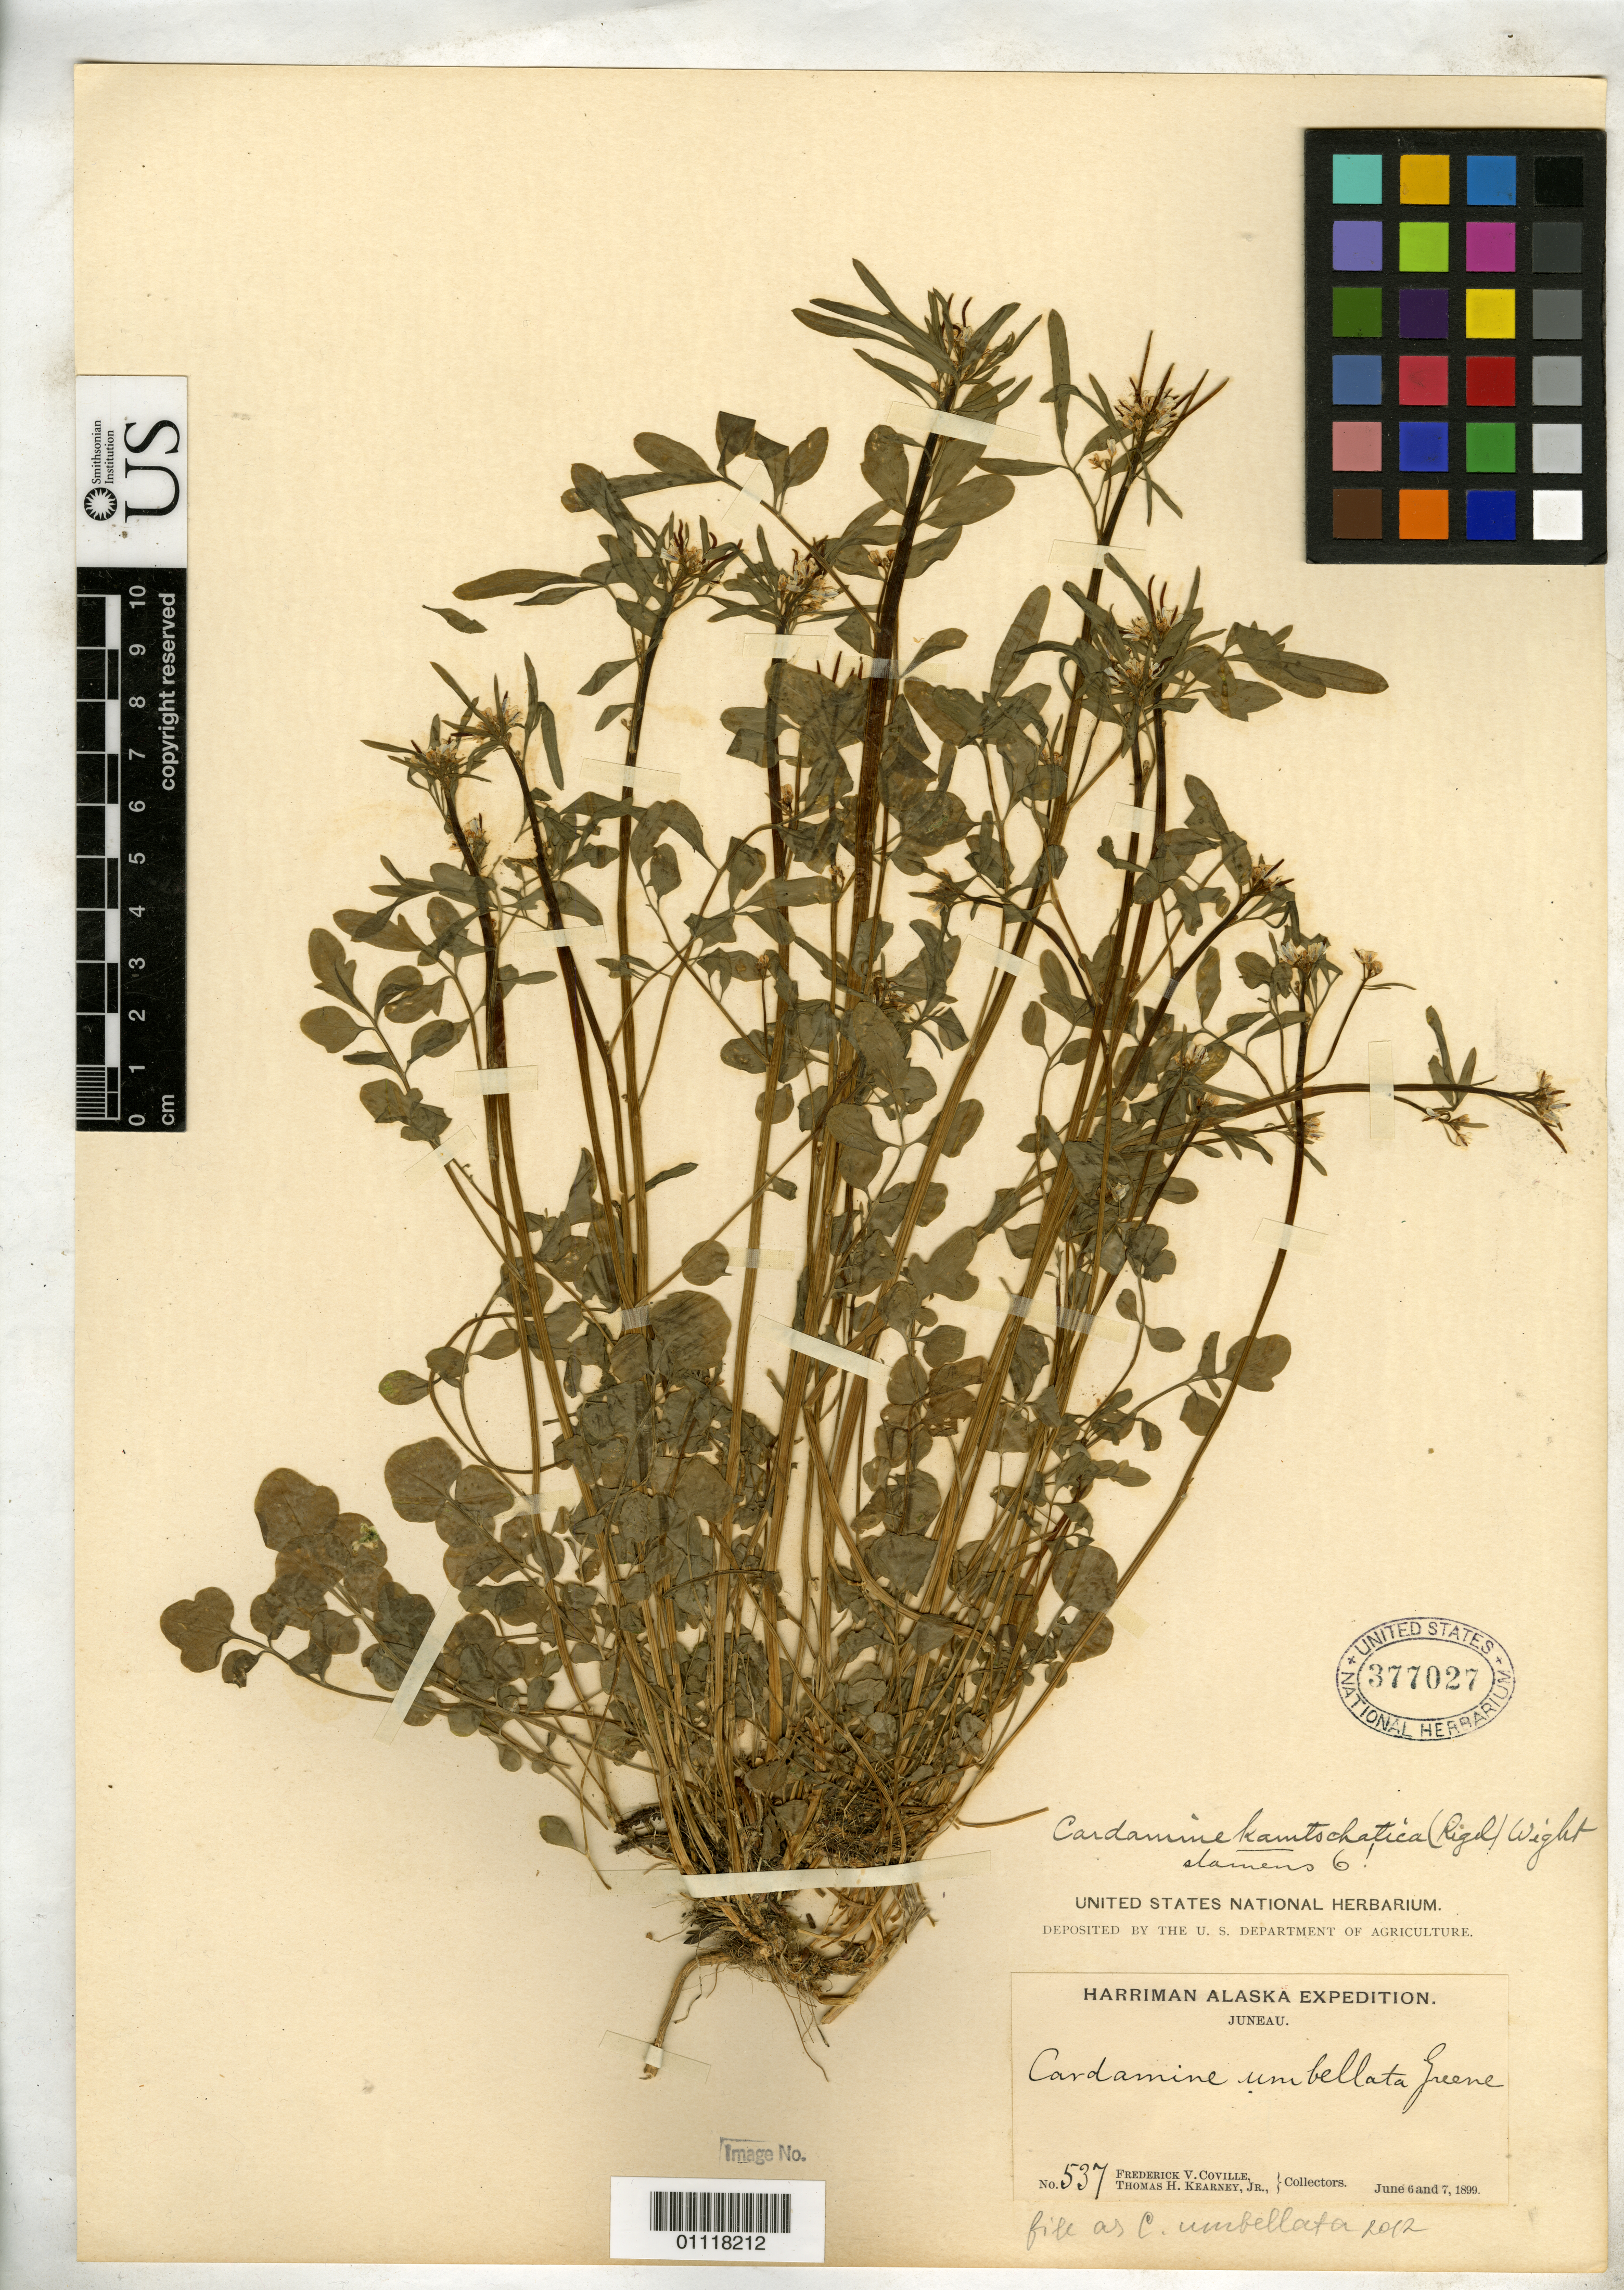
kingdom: Plantae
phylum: Tracheophyta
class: Magnoliopsida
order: Brassicales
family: Brassicaceae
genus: Cardamine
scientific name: Cardamine umbellata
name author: Greene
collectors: F. V. Coville & T. H. Kearney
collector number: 537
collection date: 1899-06-06/1899-06-07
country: United States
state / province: Alaska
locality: Juneau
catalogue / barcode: US 377027